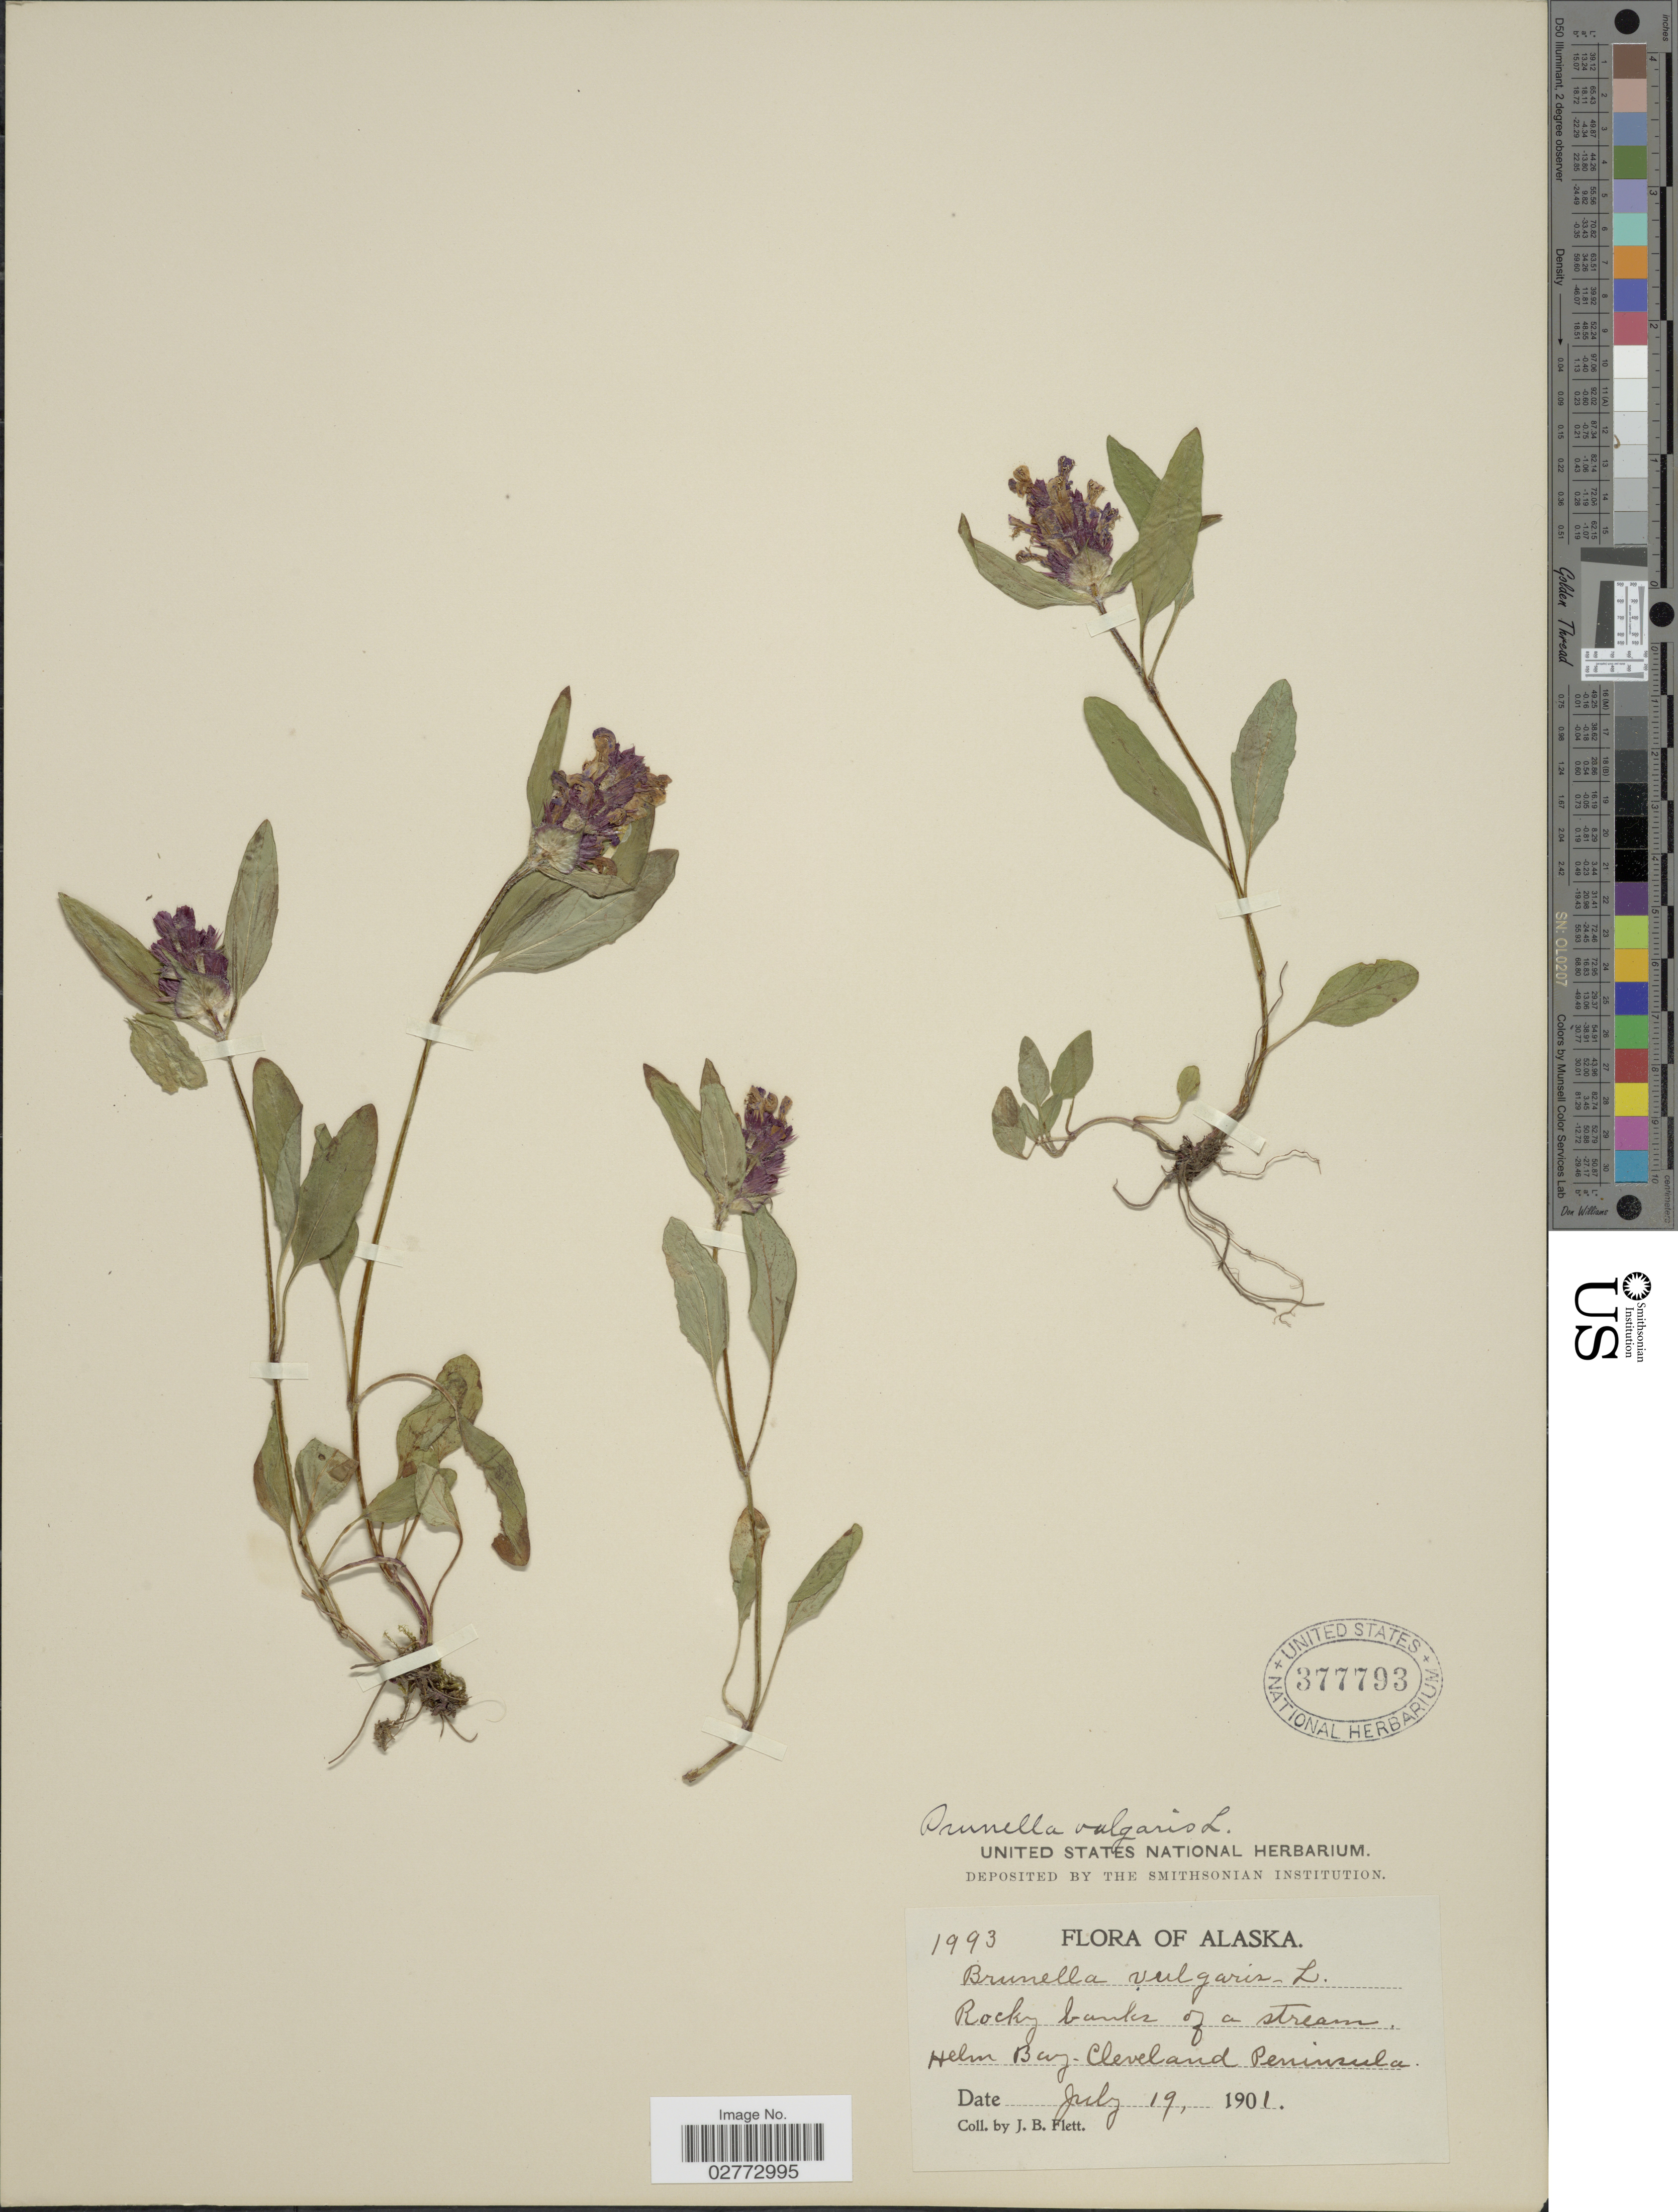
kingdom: Plantae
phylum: Tracheophyta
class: Magnoliopsida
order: Lamiales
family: Lamiaceae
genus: Prunella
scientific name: Prunella vulgaris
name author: L.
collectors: J. Flett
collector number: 1993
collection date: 1901-07-19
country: United States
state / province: Alaska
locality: Rocky banks of a stream. Helm Bay- Cleveland Peninsula.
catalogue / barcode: US 377793